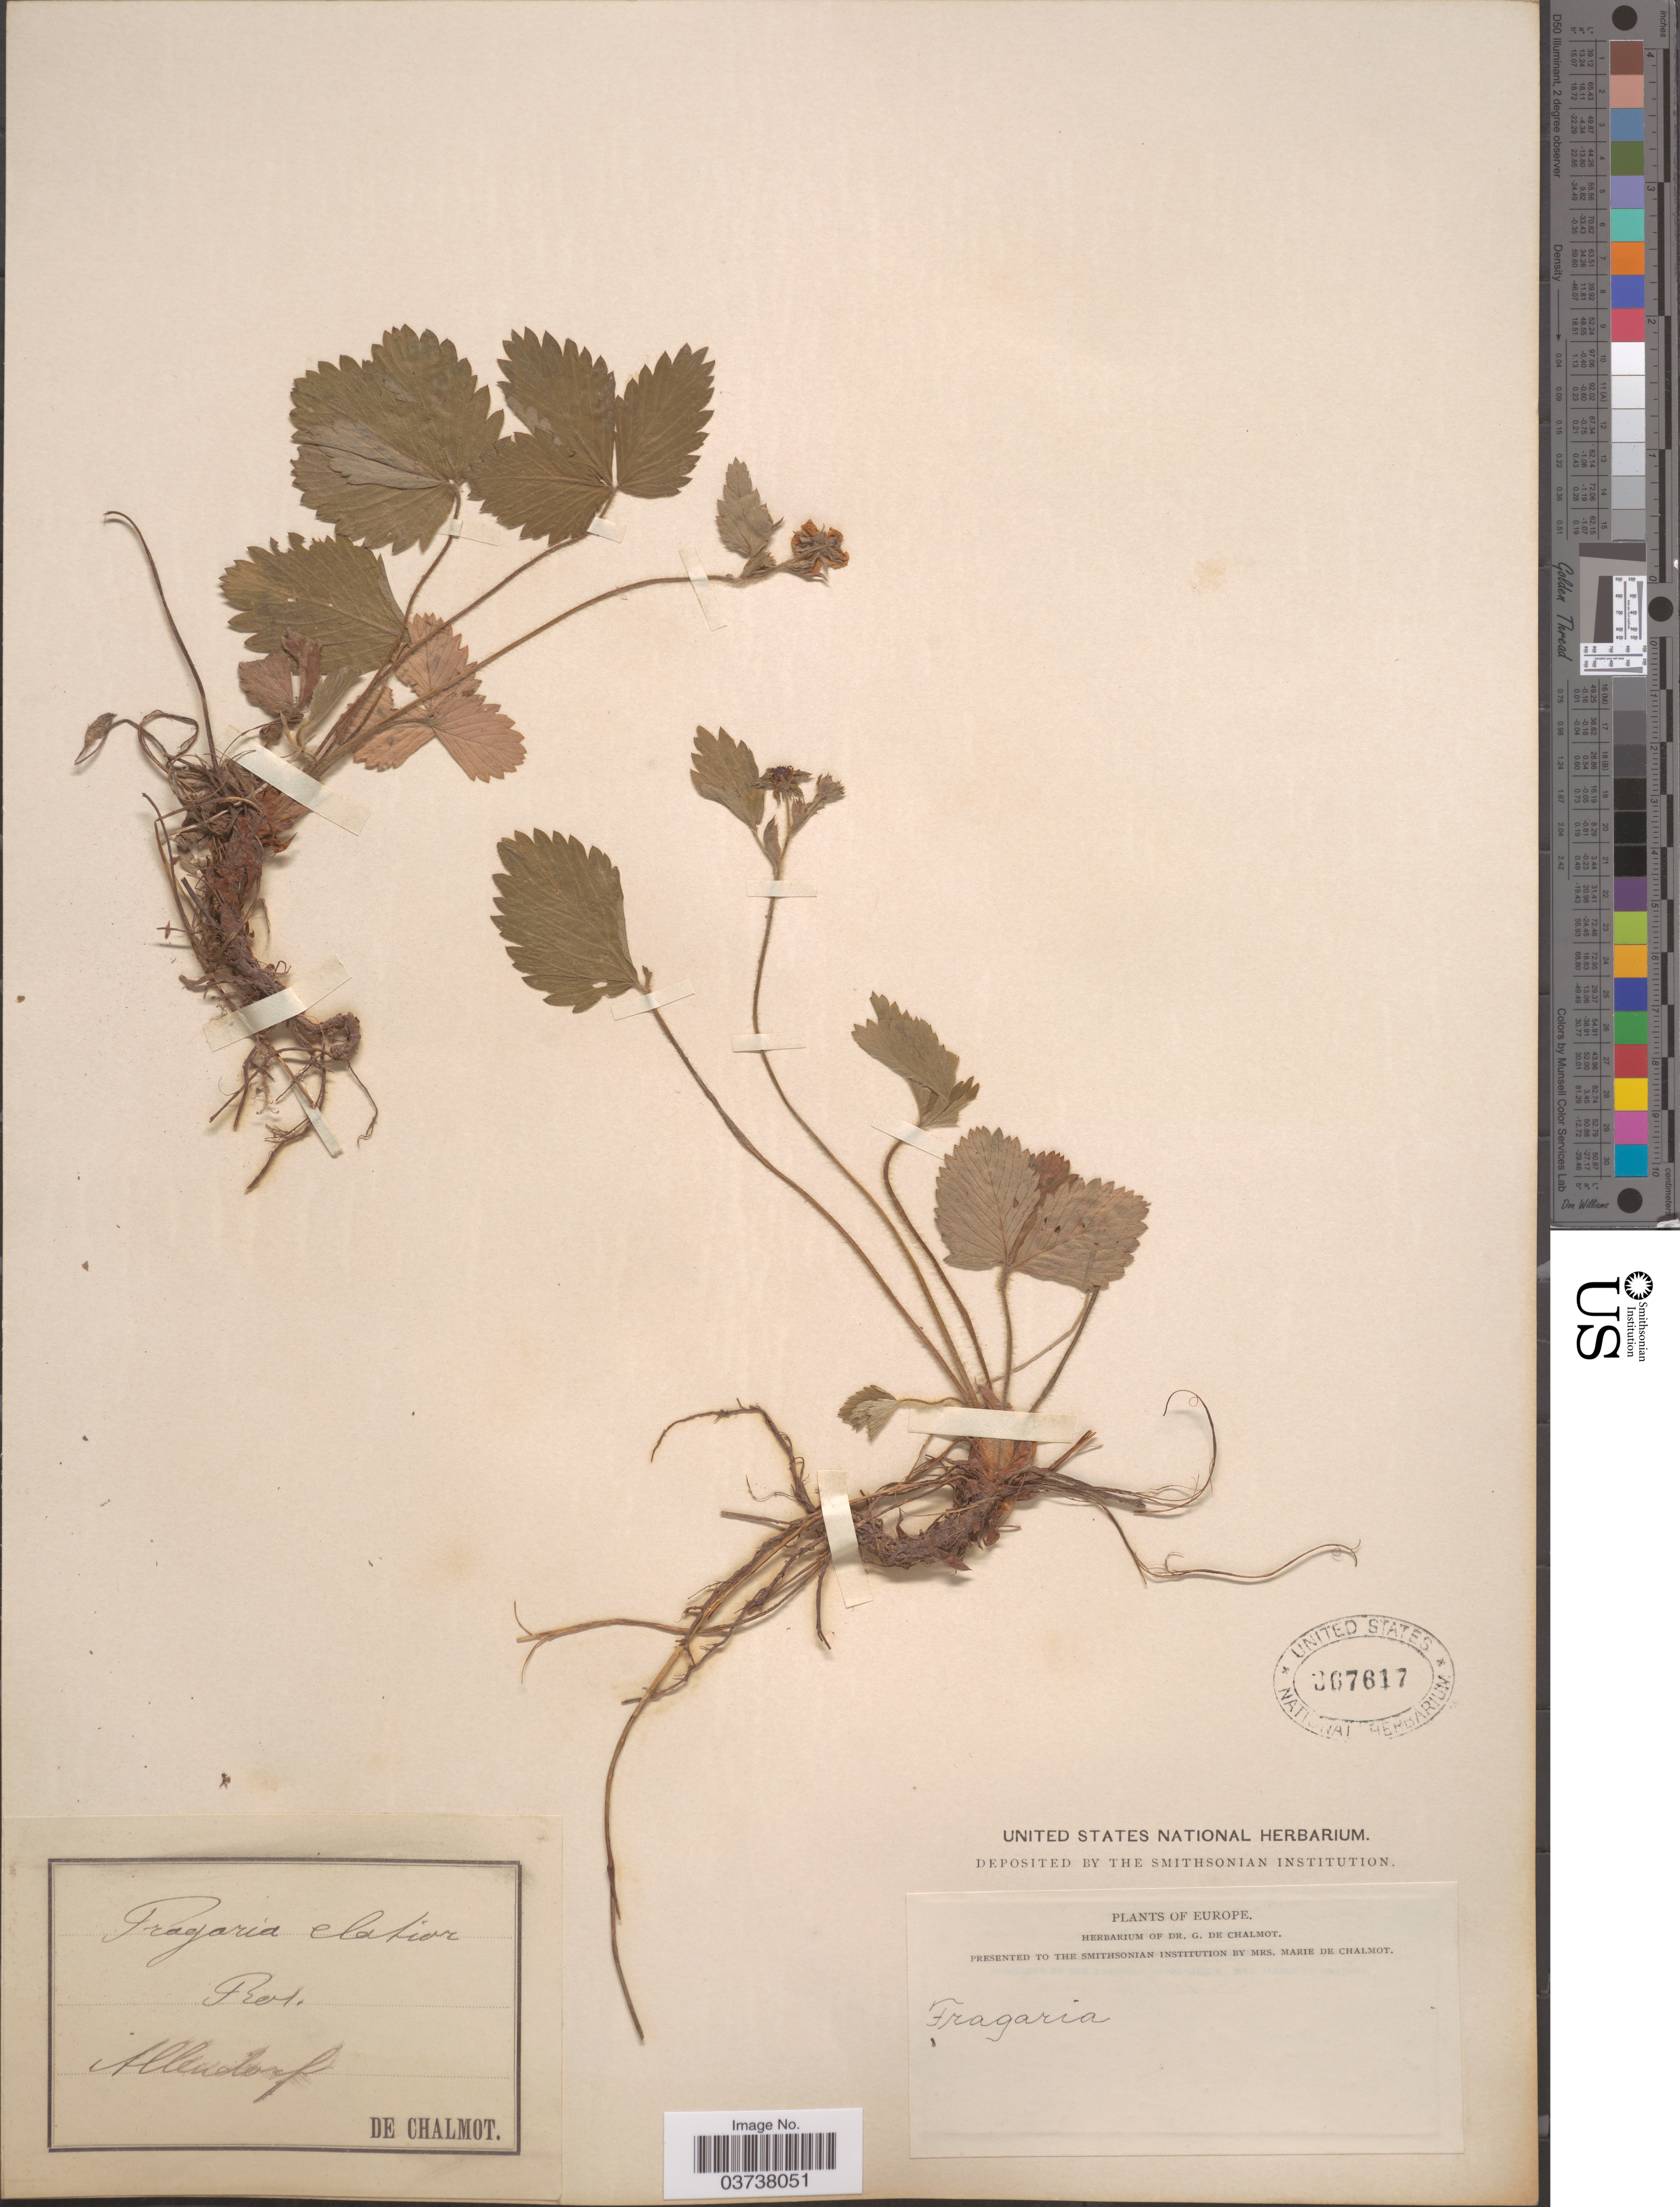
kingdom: Plantae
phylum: Tracheophyta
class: Magnoliopsida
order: Rosales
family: Rosaceae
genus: Fragaria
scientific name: Fragaria elatior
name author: Ehrh.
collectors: G. de Chalmot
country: Germany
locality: Allendorf. Europe.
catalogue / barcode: US 367617